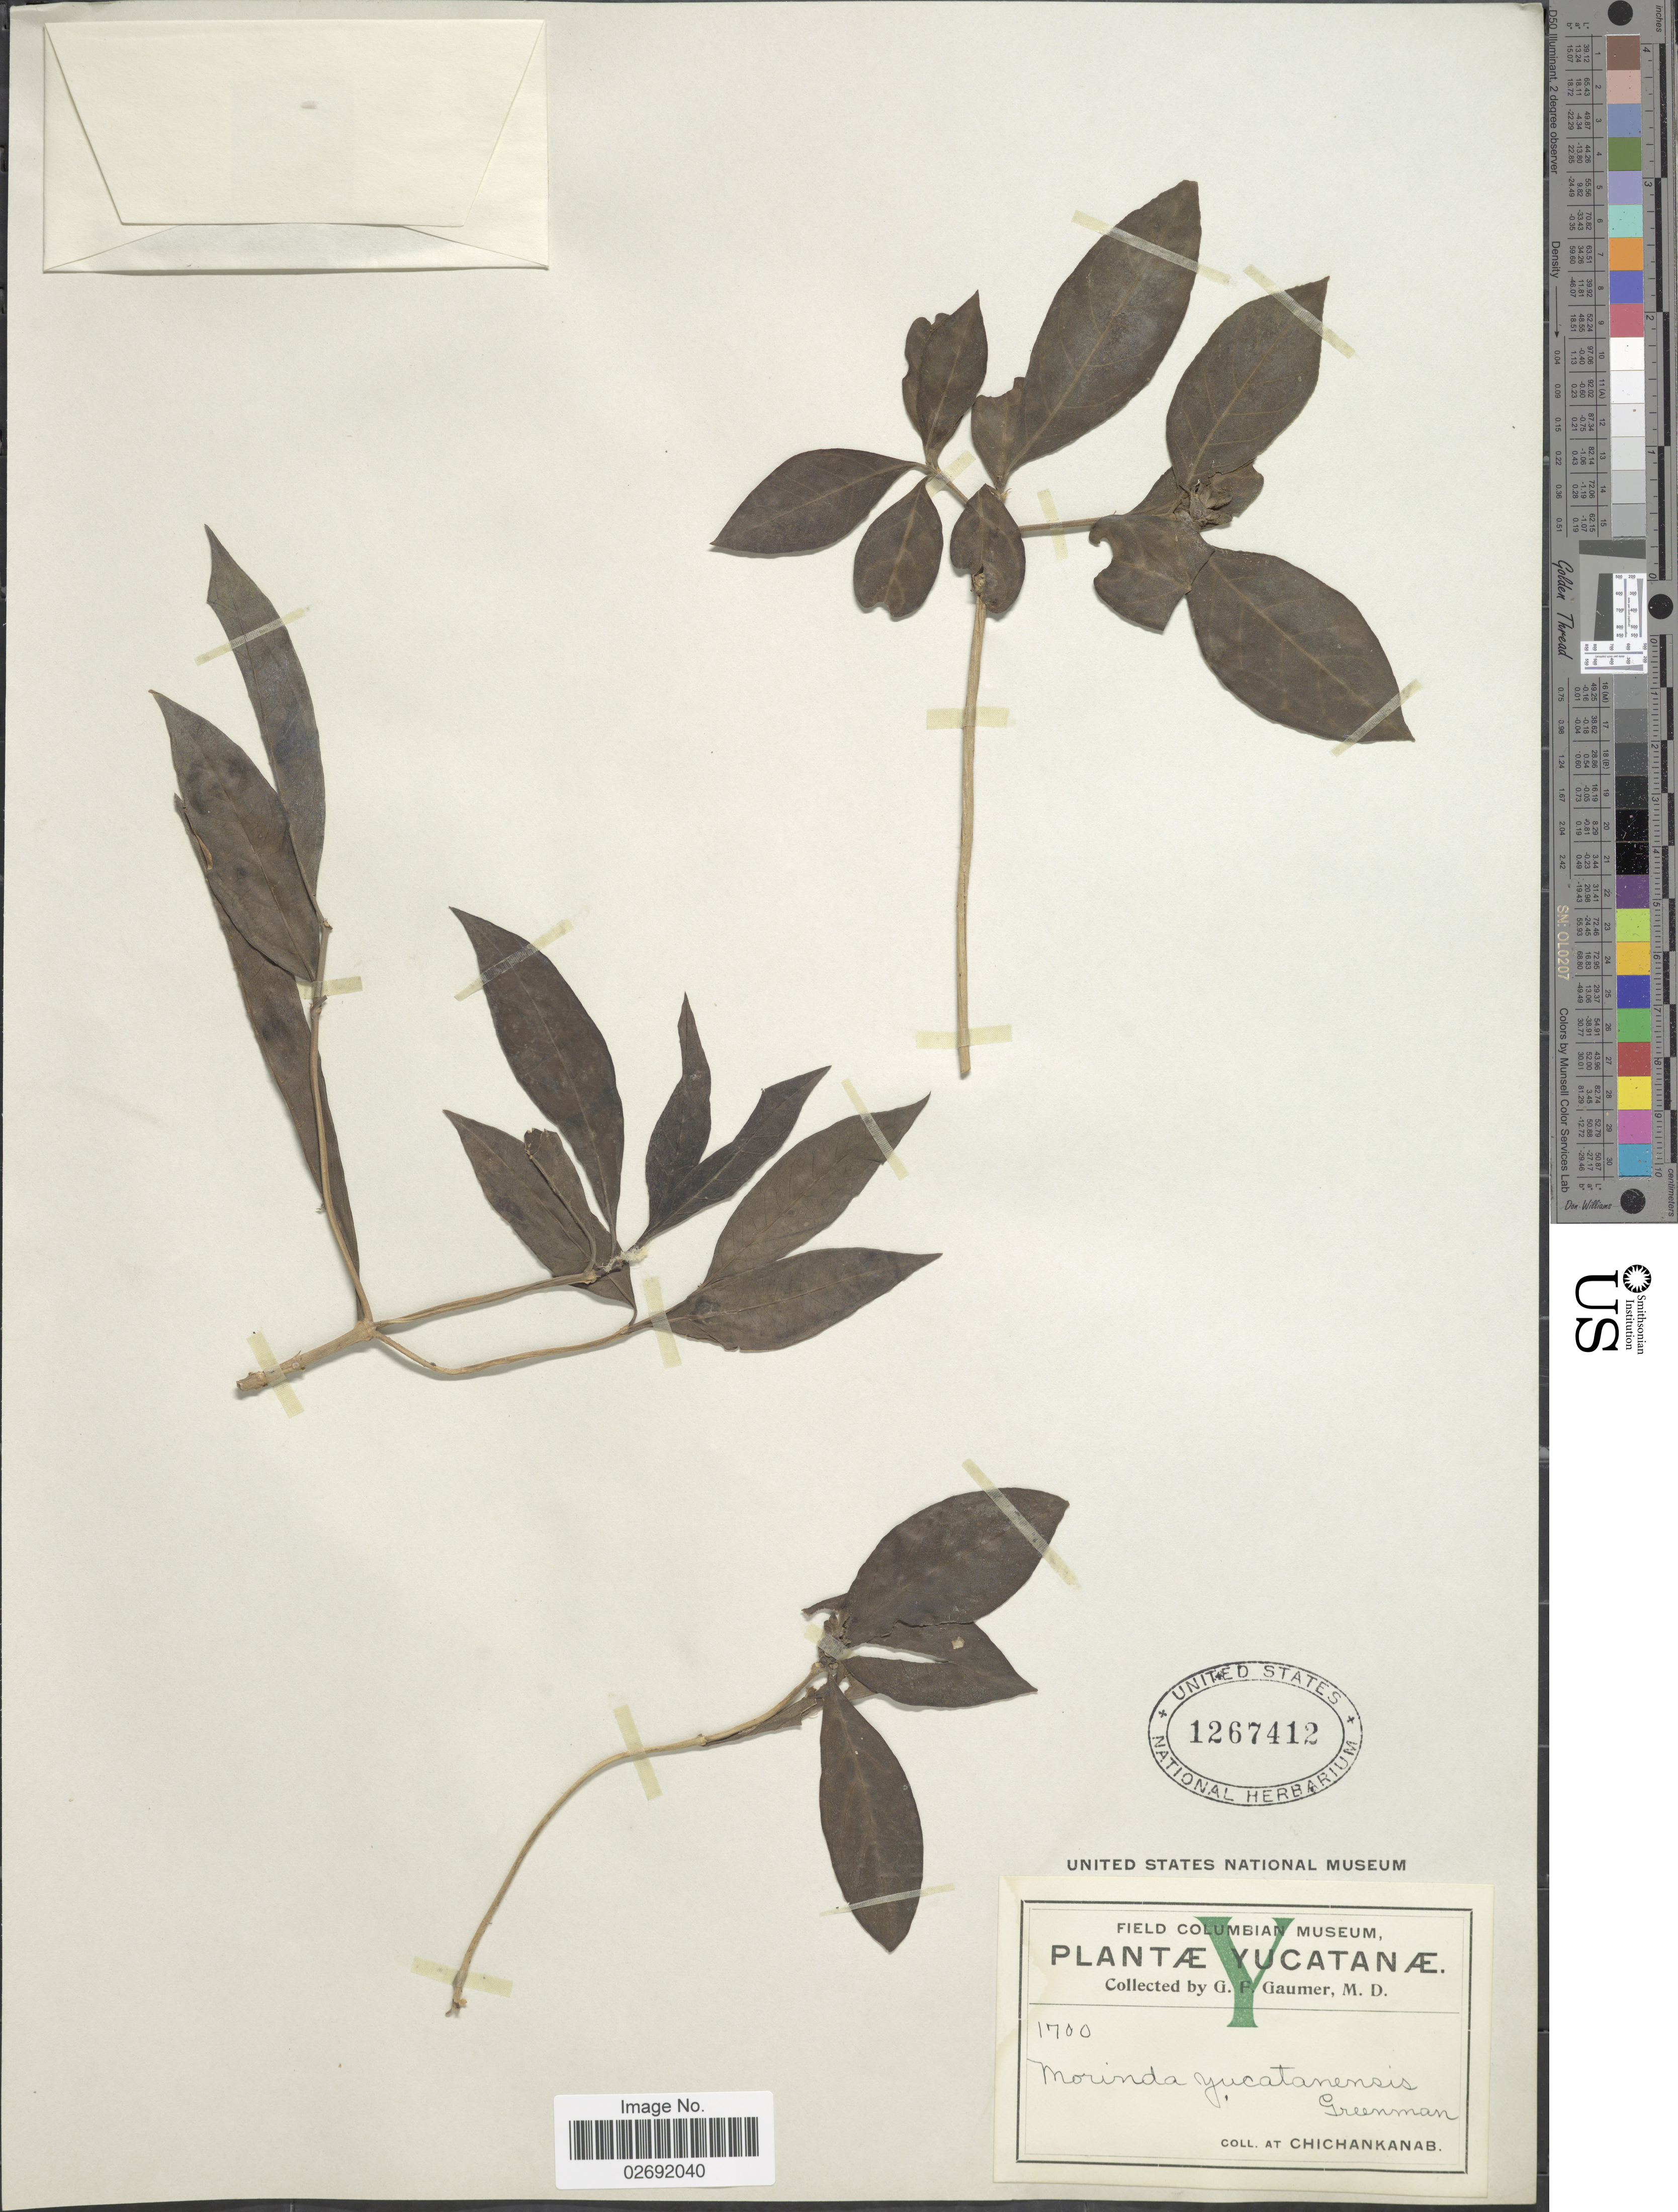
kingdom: Plantae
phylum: Tracheophyta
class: Magnoliopsida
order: Gentianales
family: Rubiaceae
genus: Morinda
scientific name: Morinda yucatanensis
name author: Greenm.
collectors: G. F. Gaumer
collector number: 1700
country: Mexico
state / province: Yucatán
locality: At Chichankanab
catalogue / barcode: US 1267412